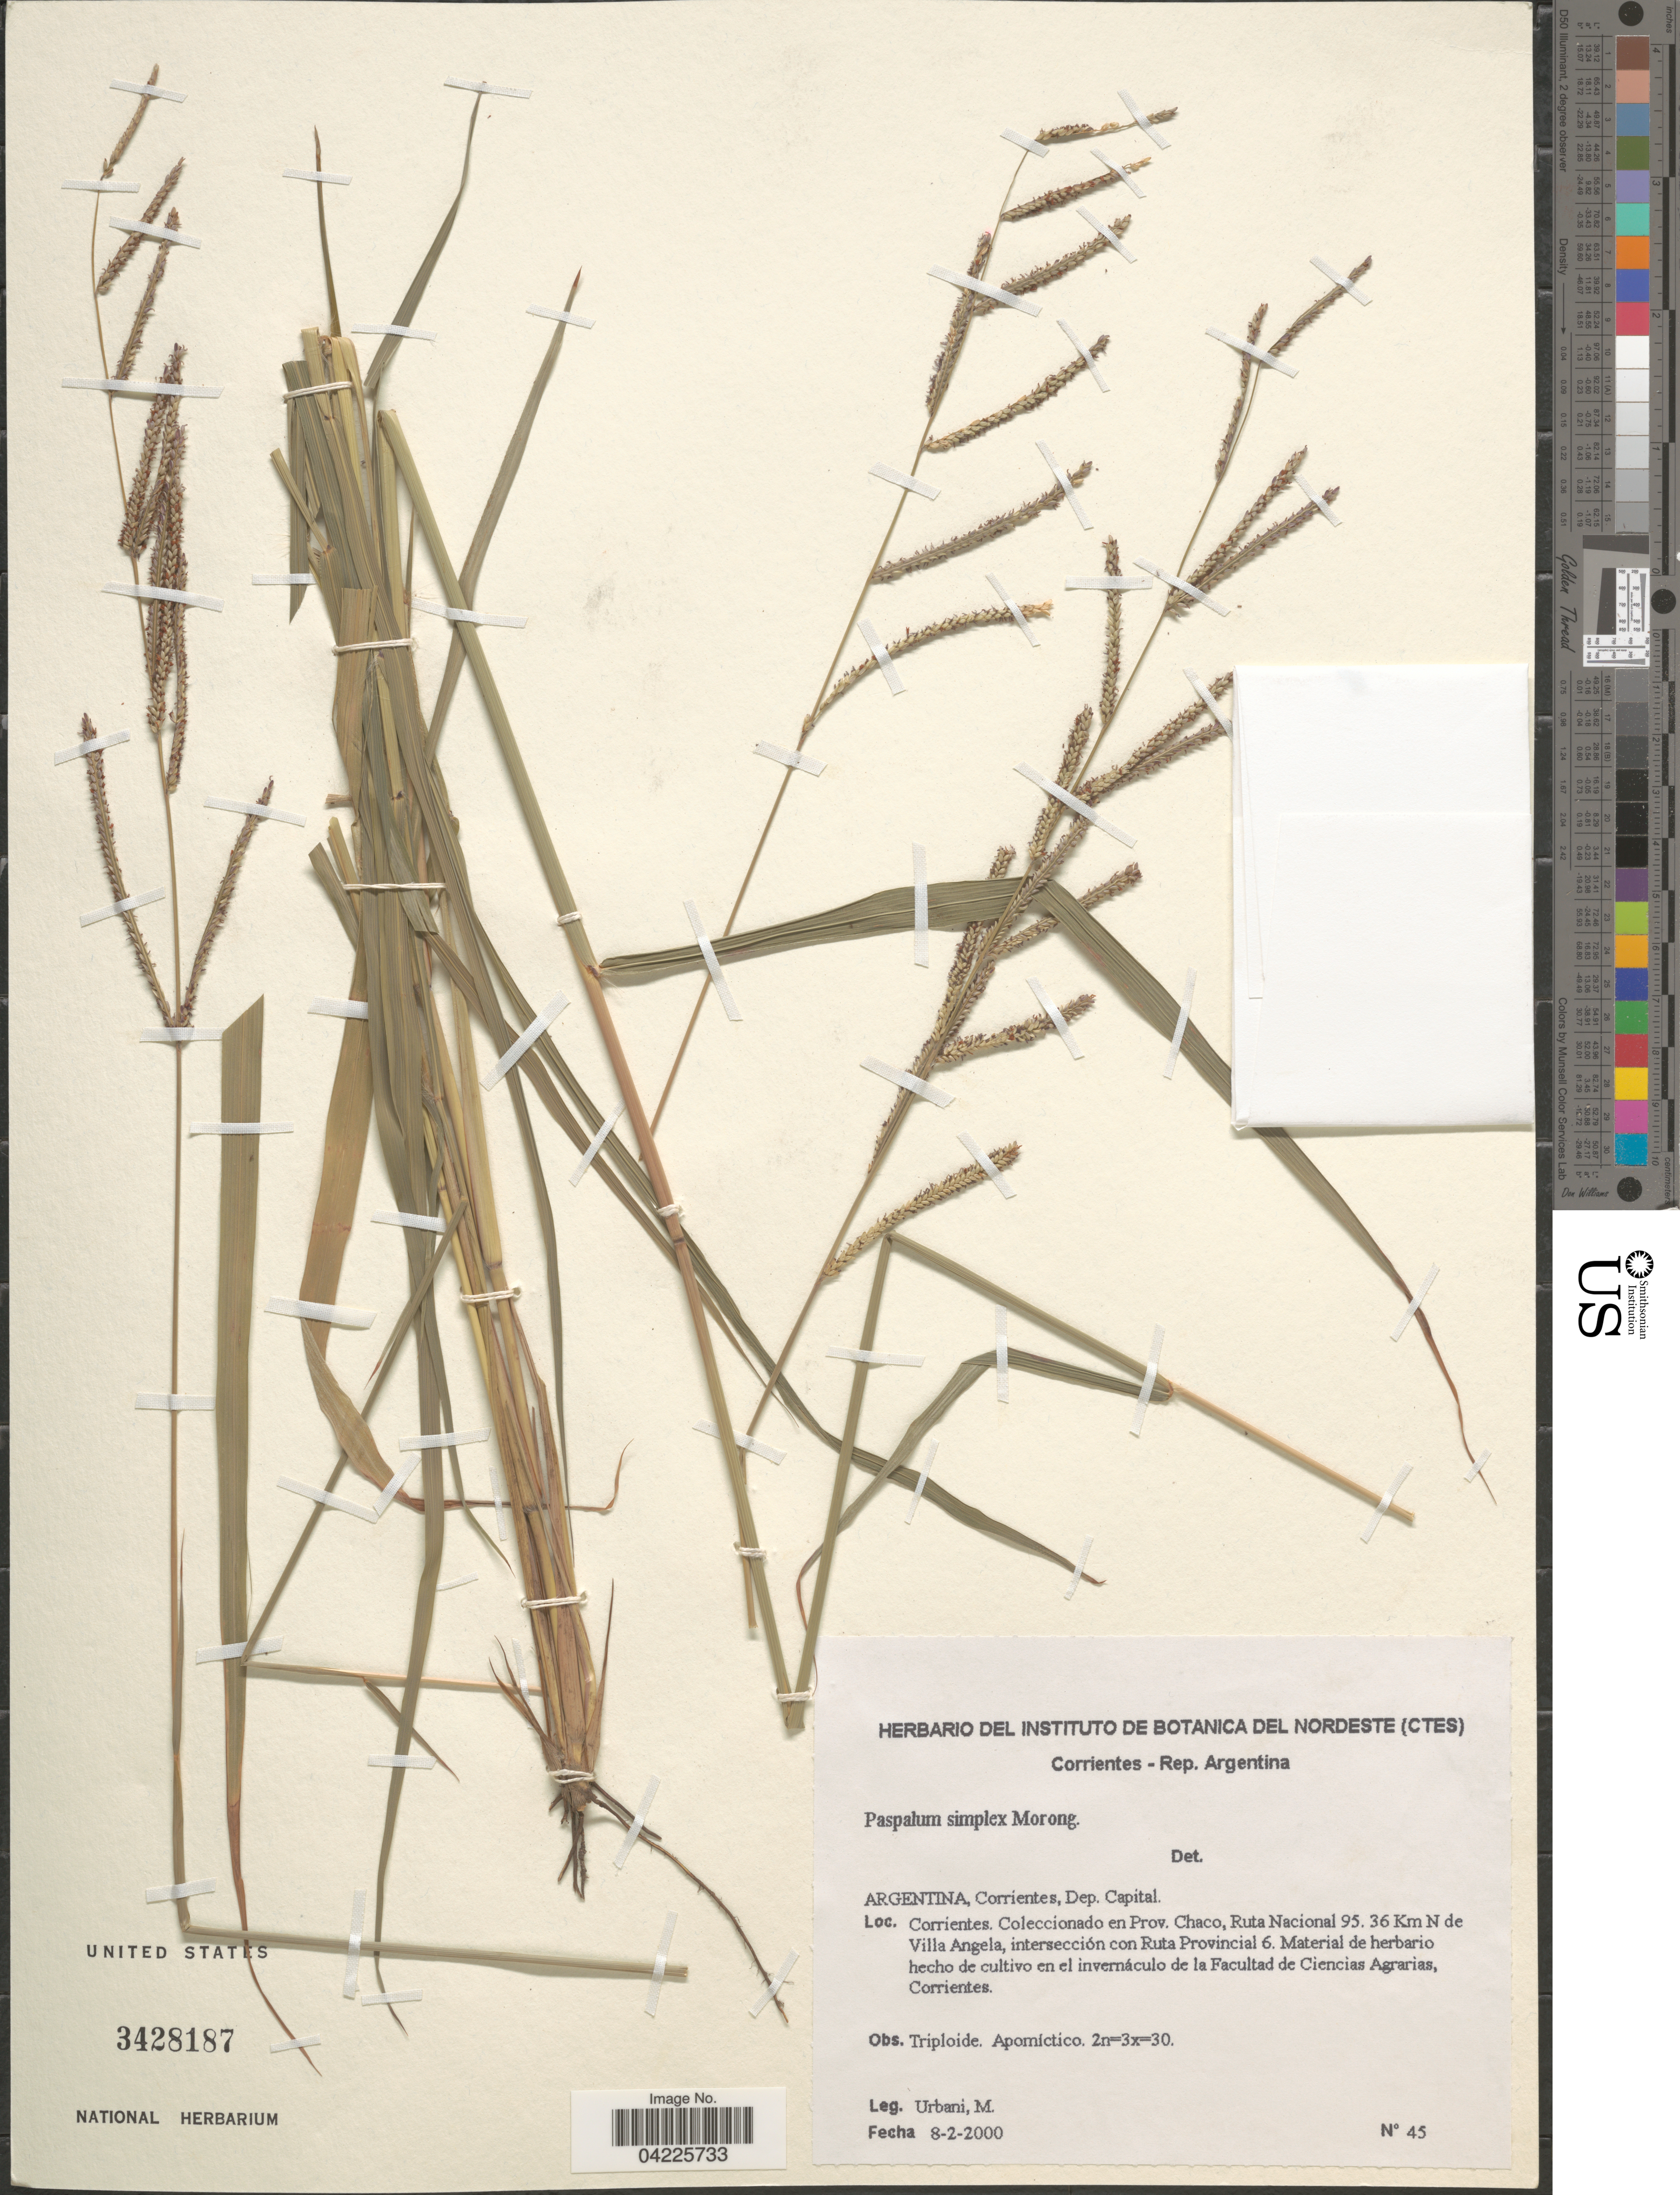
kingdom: Plantae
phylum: Tracheophyta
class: Liliopsida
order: Poales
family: Poaceae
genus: Paspalum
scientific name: Paspalum simplex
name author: Morong in Morong & Britton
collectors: M. Urbani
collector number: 45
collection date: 2000-02-08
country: Argentina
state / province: Corrientes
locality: Dep. Capital. Coleccionado en Prov. Chaco, Ruta Nacional 95. 36 Km N de Villa Angela, intersección con Ruta Provincial 6. Material de herbario hecho de cultivo en el invernácion de la Facultad de Ciencias Agrarias, Corrientes.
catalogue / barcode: US 3428187